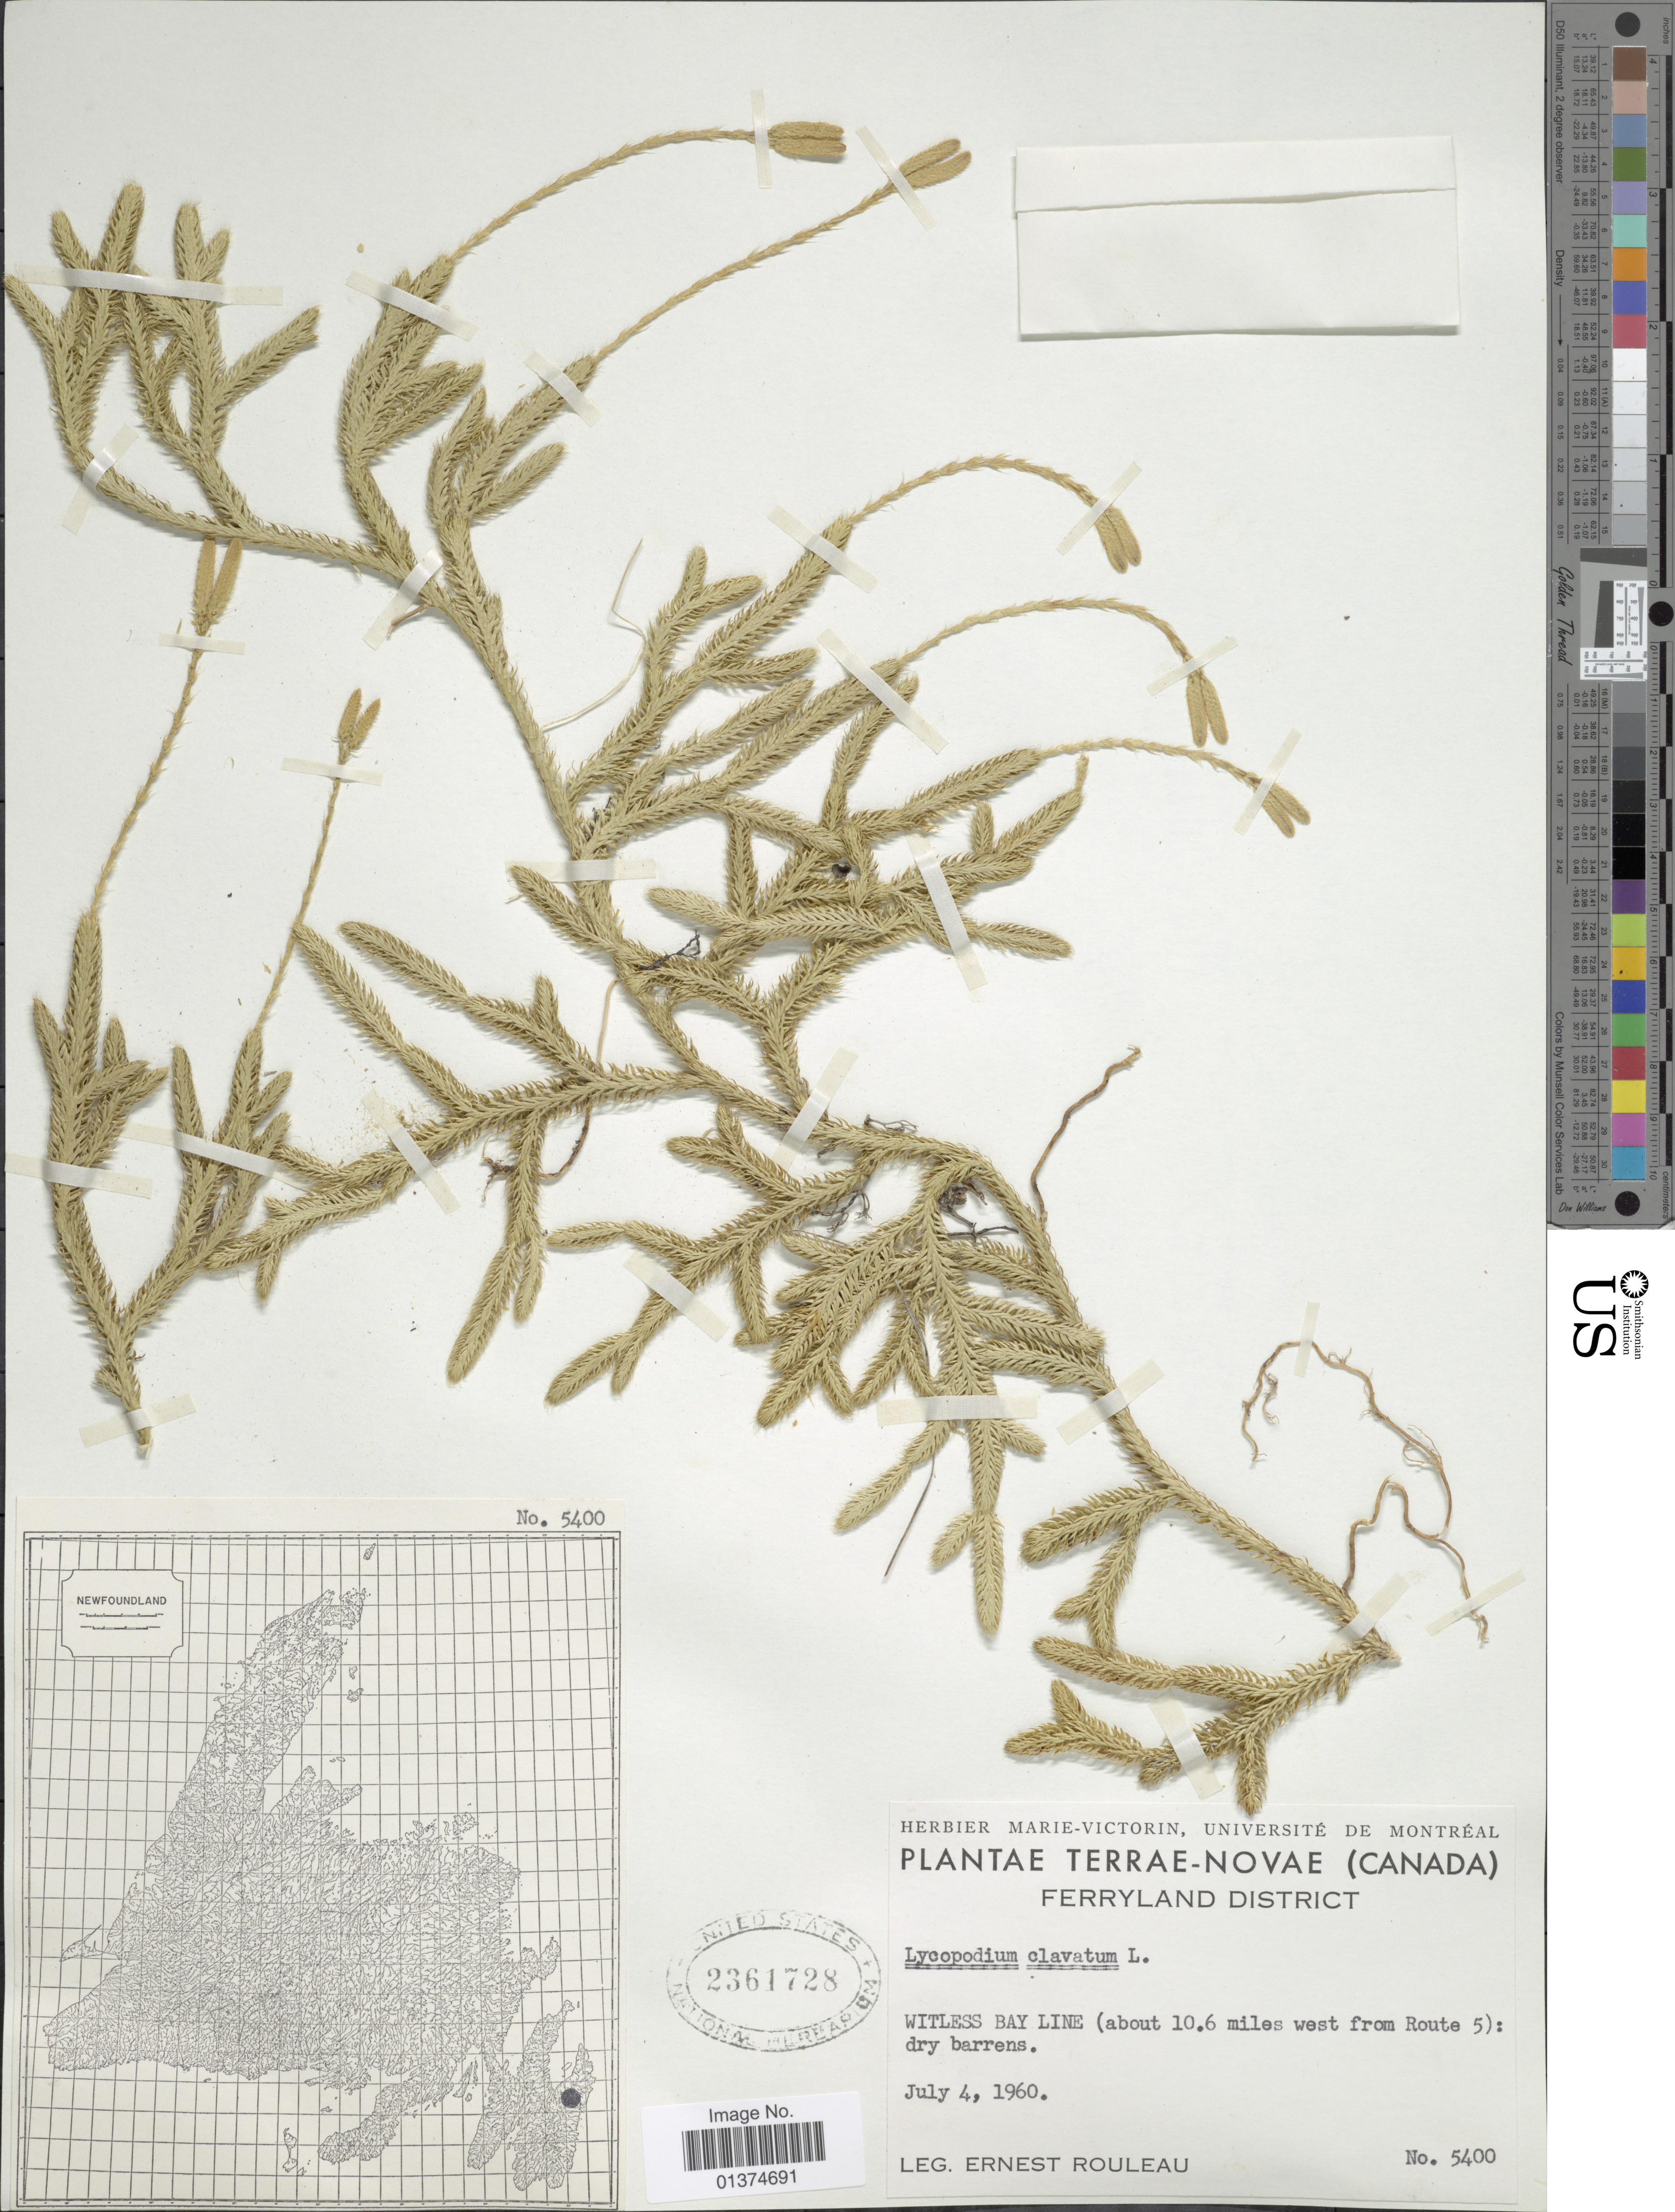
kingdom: Plantae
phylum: Tracheophyta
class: Lycopodiopsida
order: Lycopodiales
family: Lycopodiaceae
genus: Lycopodium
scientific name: Lycopodium clavatum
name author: L.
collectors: J. Rouleau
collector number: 5400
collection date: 1960-07-04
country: Canada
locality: Terrae-Novae, Ferryland District,Wiless Bay Line (about 10.6 miles west from Route 5)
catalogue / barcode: US 2361728